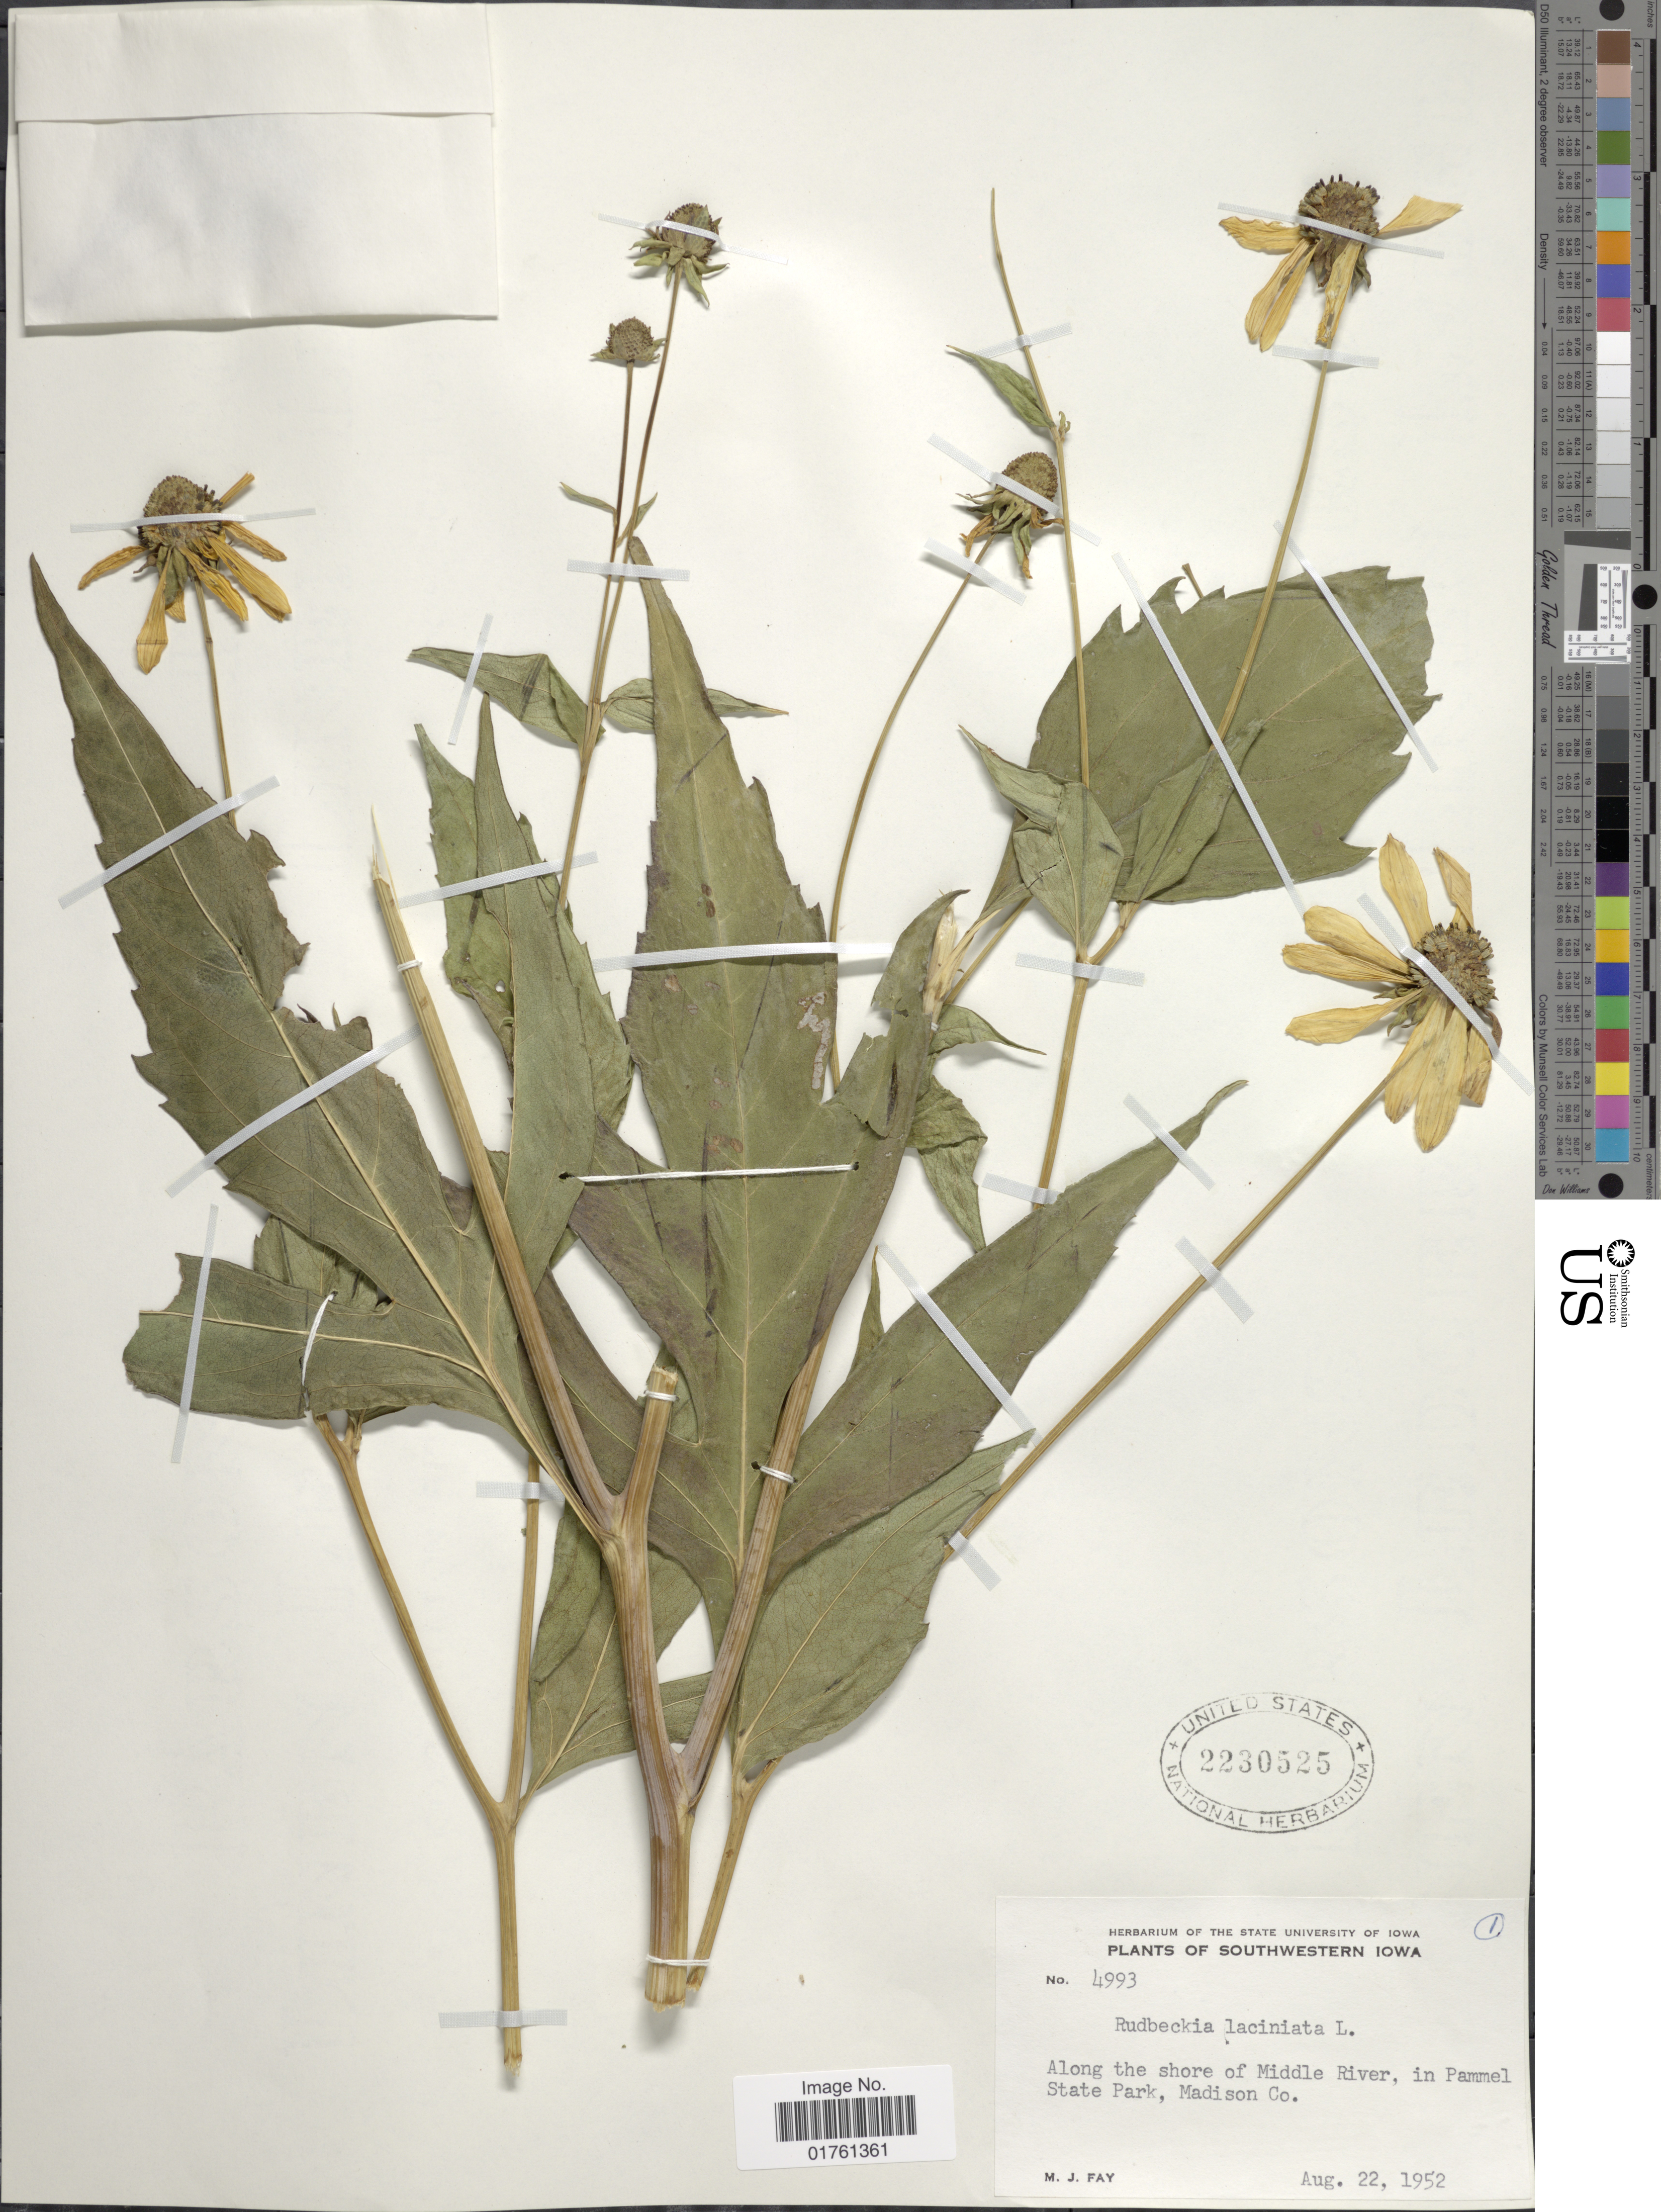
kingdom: Plantae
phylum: Tracheophyta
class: Magnoliopsida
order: Asterales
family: Asteraceae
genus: Rudbeckia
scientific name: Rudbeckia laciniata var. laciniata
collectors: M. Fay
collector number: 4993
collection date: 1952-08-22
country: United States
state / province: Iowa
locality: Southwestern Iowa, Along the shore of Middle River, in Pammel State Park, Madison Co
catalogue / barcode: US 2230525